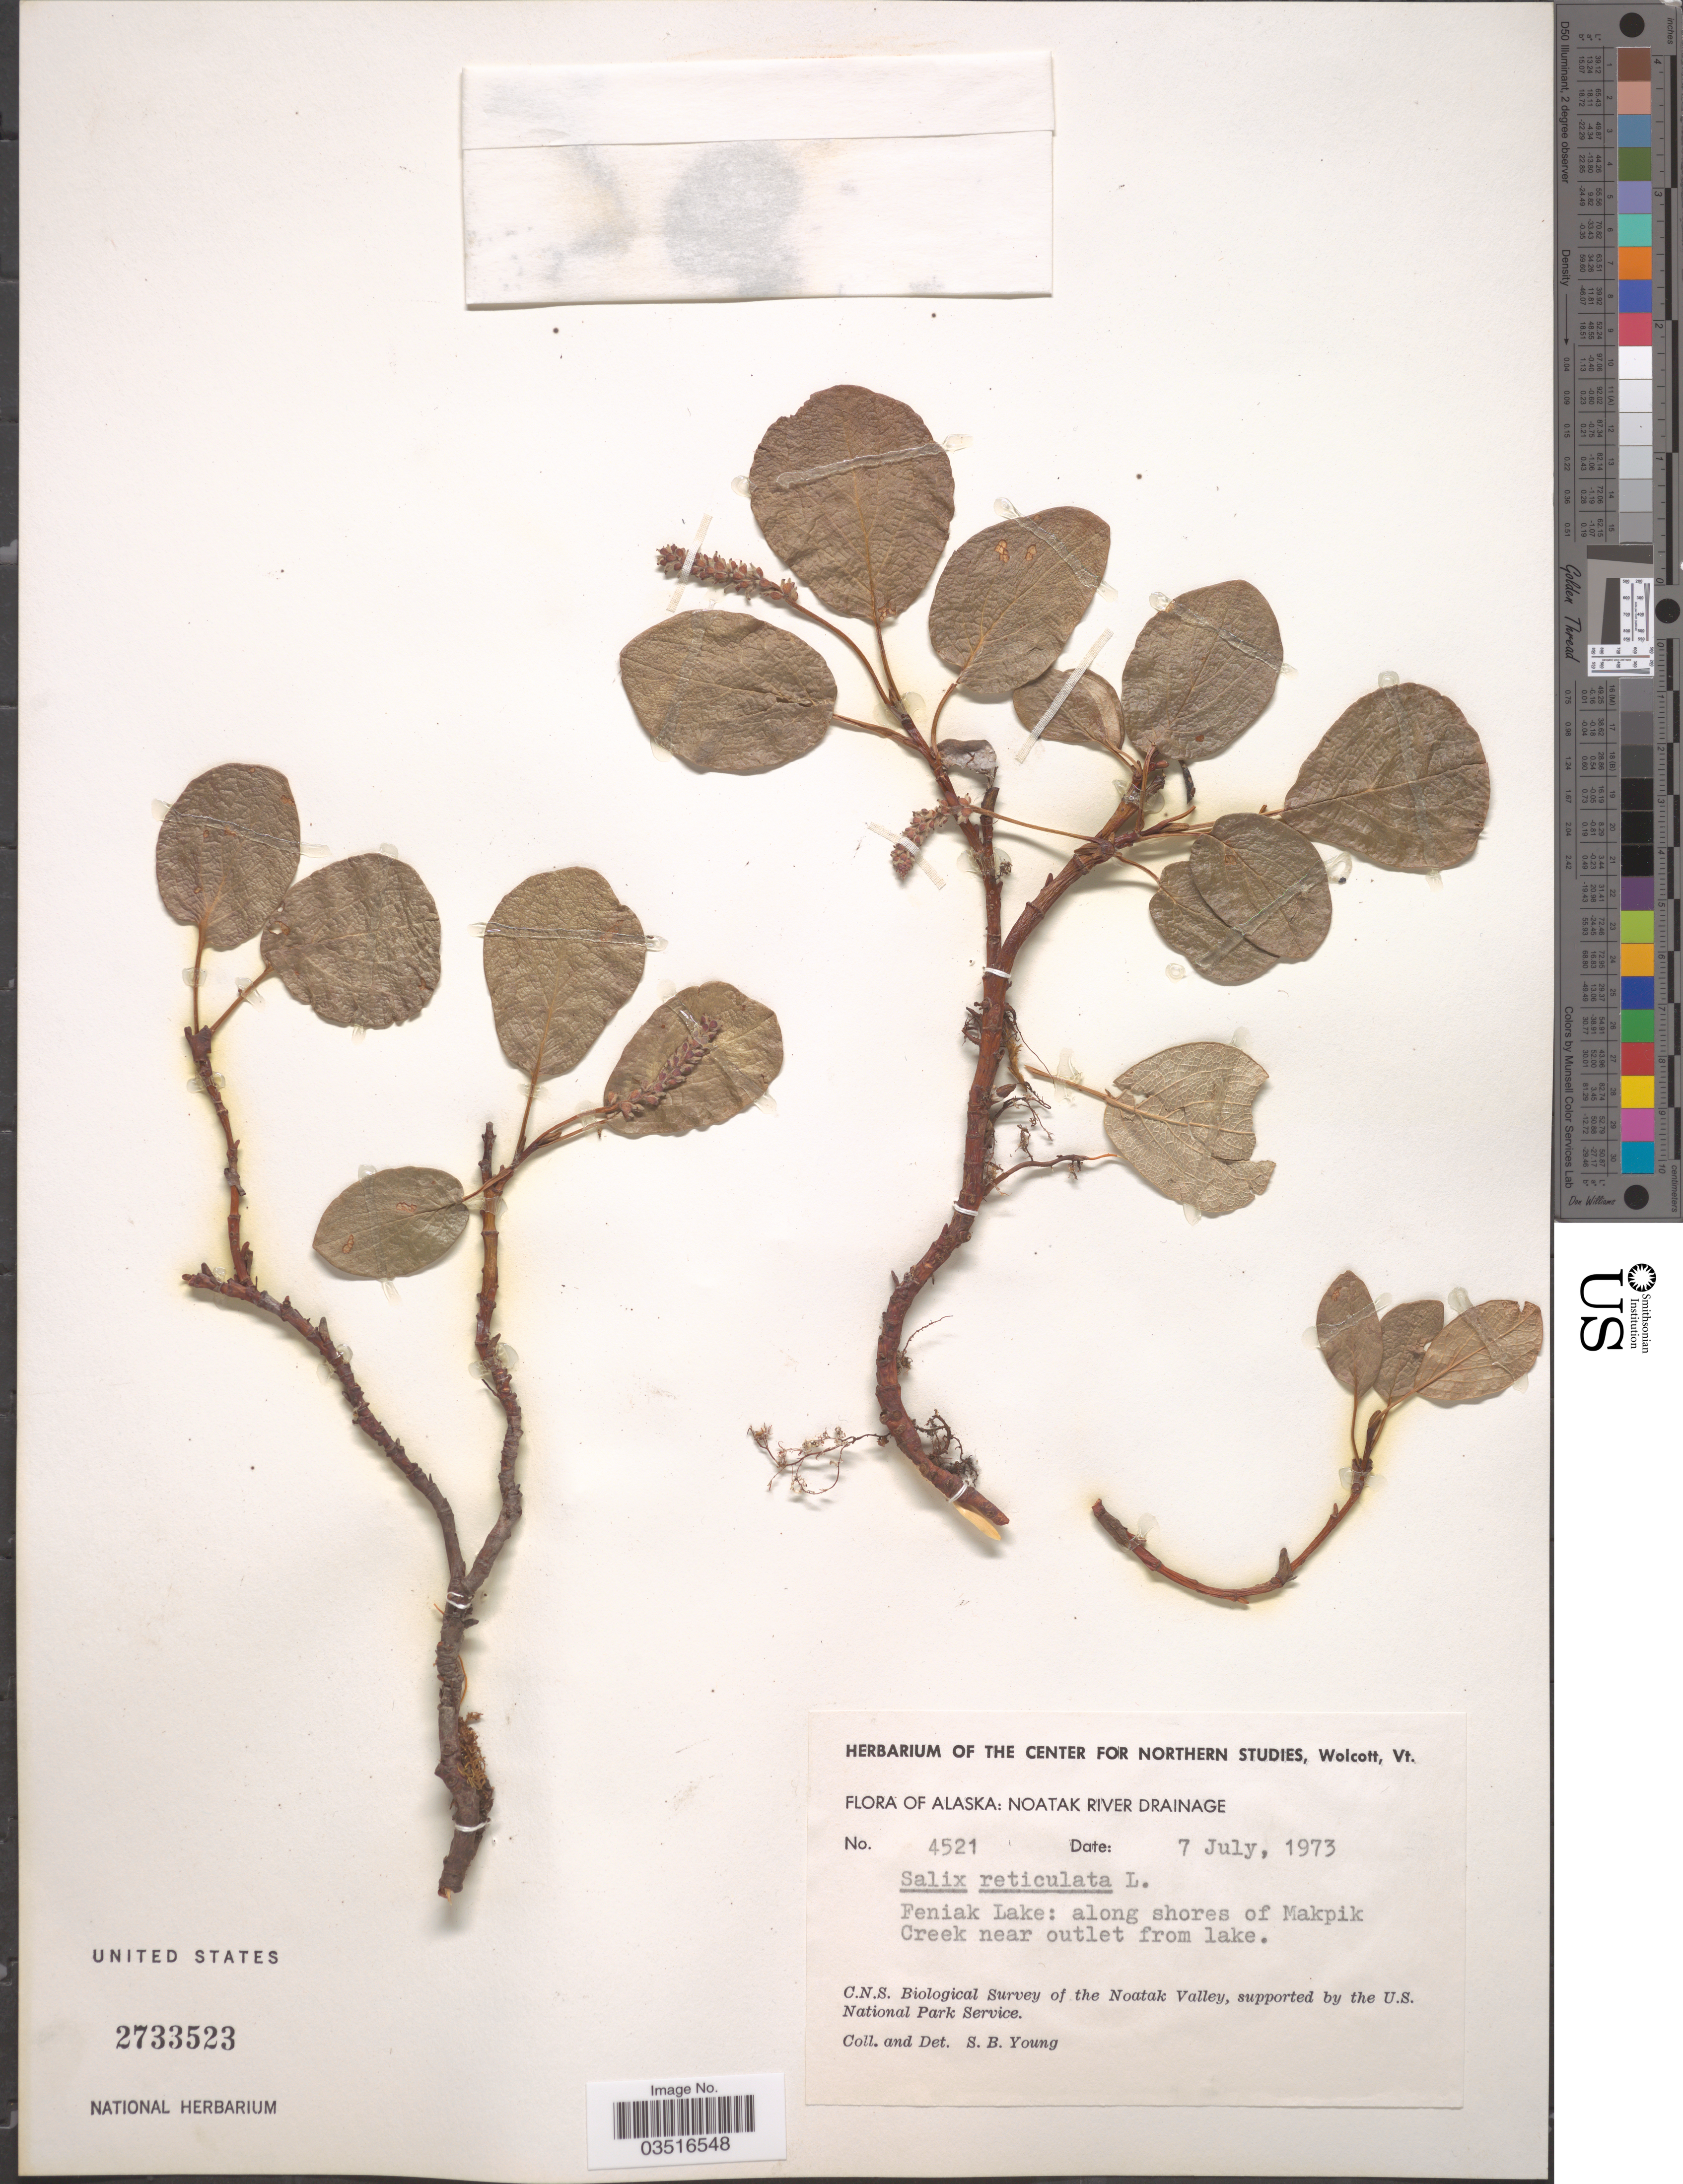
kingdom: Plantae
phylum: Tracheophyta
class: Magnoliopsida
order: Malpighiales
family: Salicaceae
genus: Salix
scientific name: Salix reticulata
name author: L.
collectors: S. Young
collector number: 4521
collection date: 1973-07-07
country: United States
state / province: Alaska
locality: Noatak River Drainage. Feniak Lake: along shores of Makpik Creek near outlet from lake. Noatak Valley.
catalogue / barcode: US 2733523